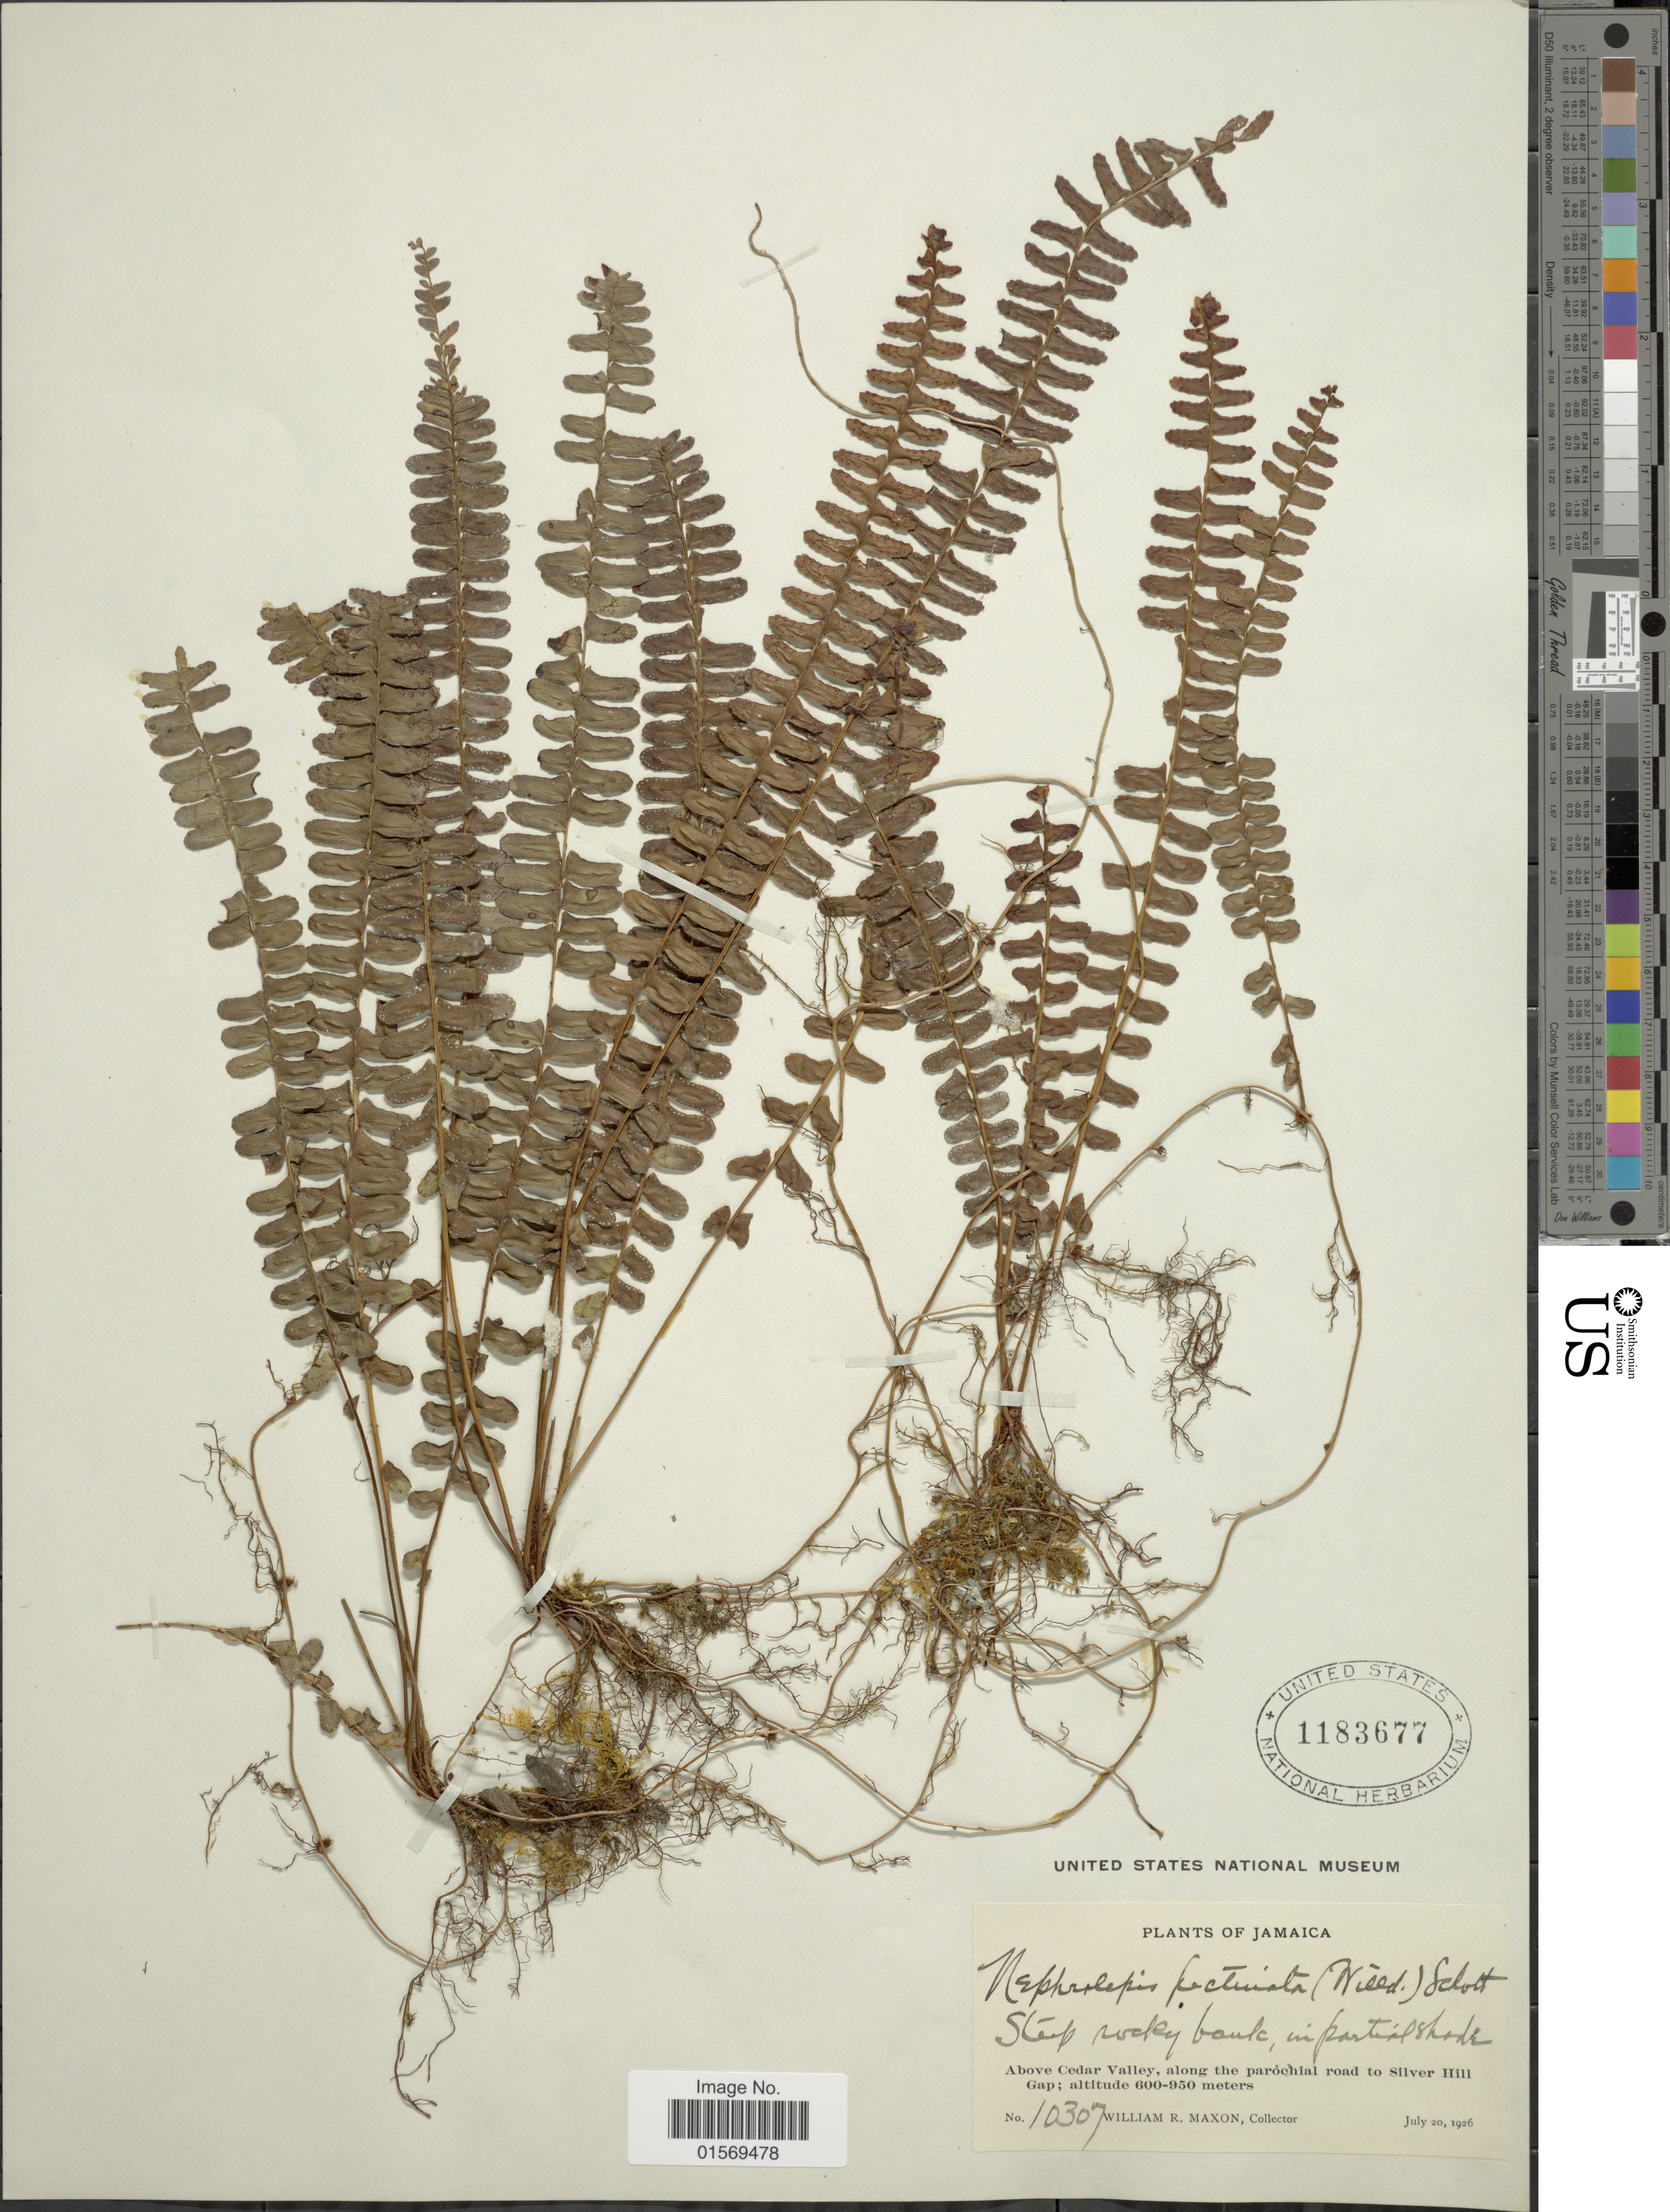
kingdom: Plantae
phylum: Tracheophyta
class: Polypodiopsida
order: Polypodiales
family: Nephrolepidaceae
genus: Nephrolepis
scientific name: Nephrolepis pectinata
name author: (Willd.) Schott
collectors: W. R. Maxon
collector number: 10307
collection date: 1926-07-20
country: Jamaica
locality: Jamaica, Above Cedar Valley, along the parochial road to silver Hill Gap.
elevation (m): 600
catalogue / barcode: US 1183677